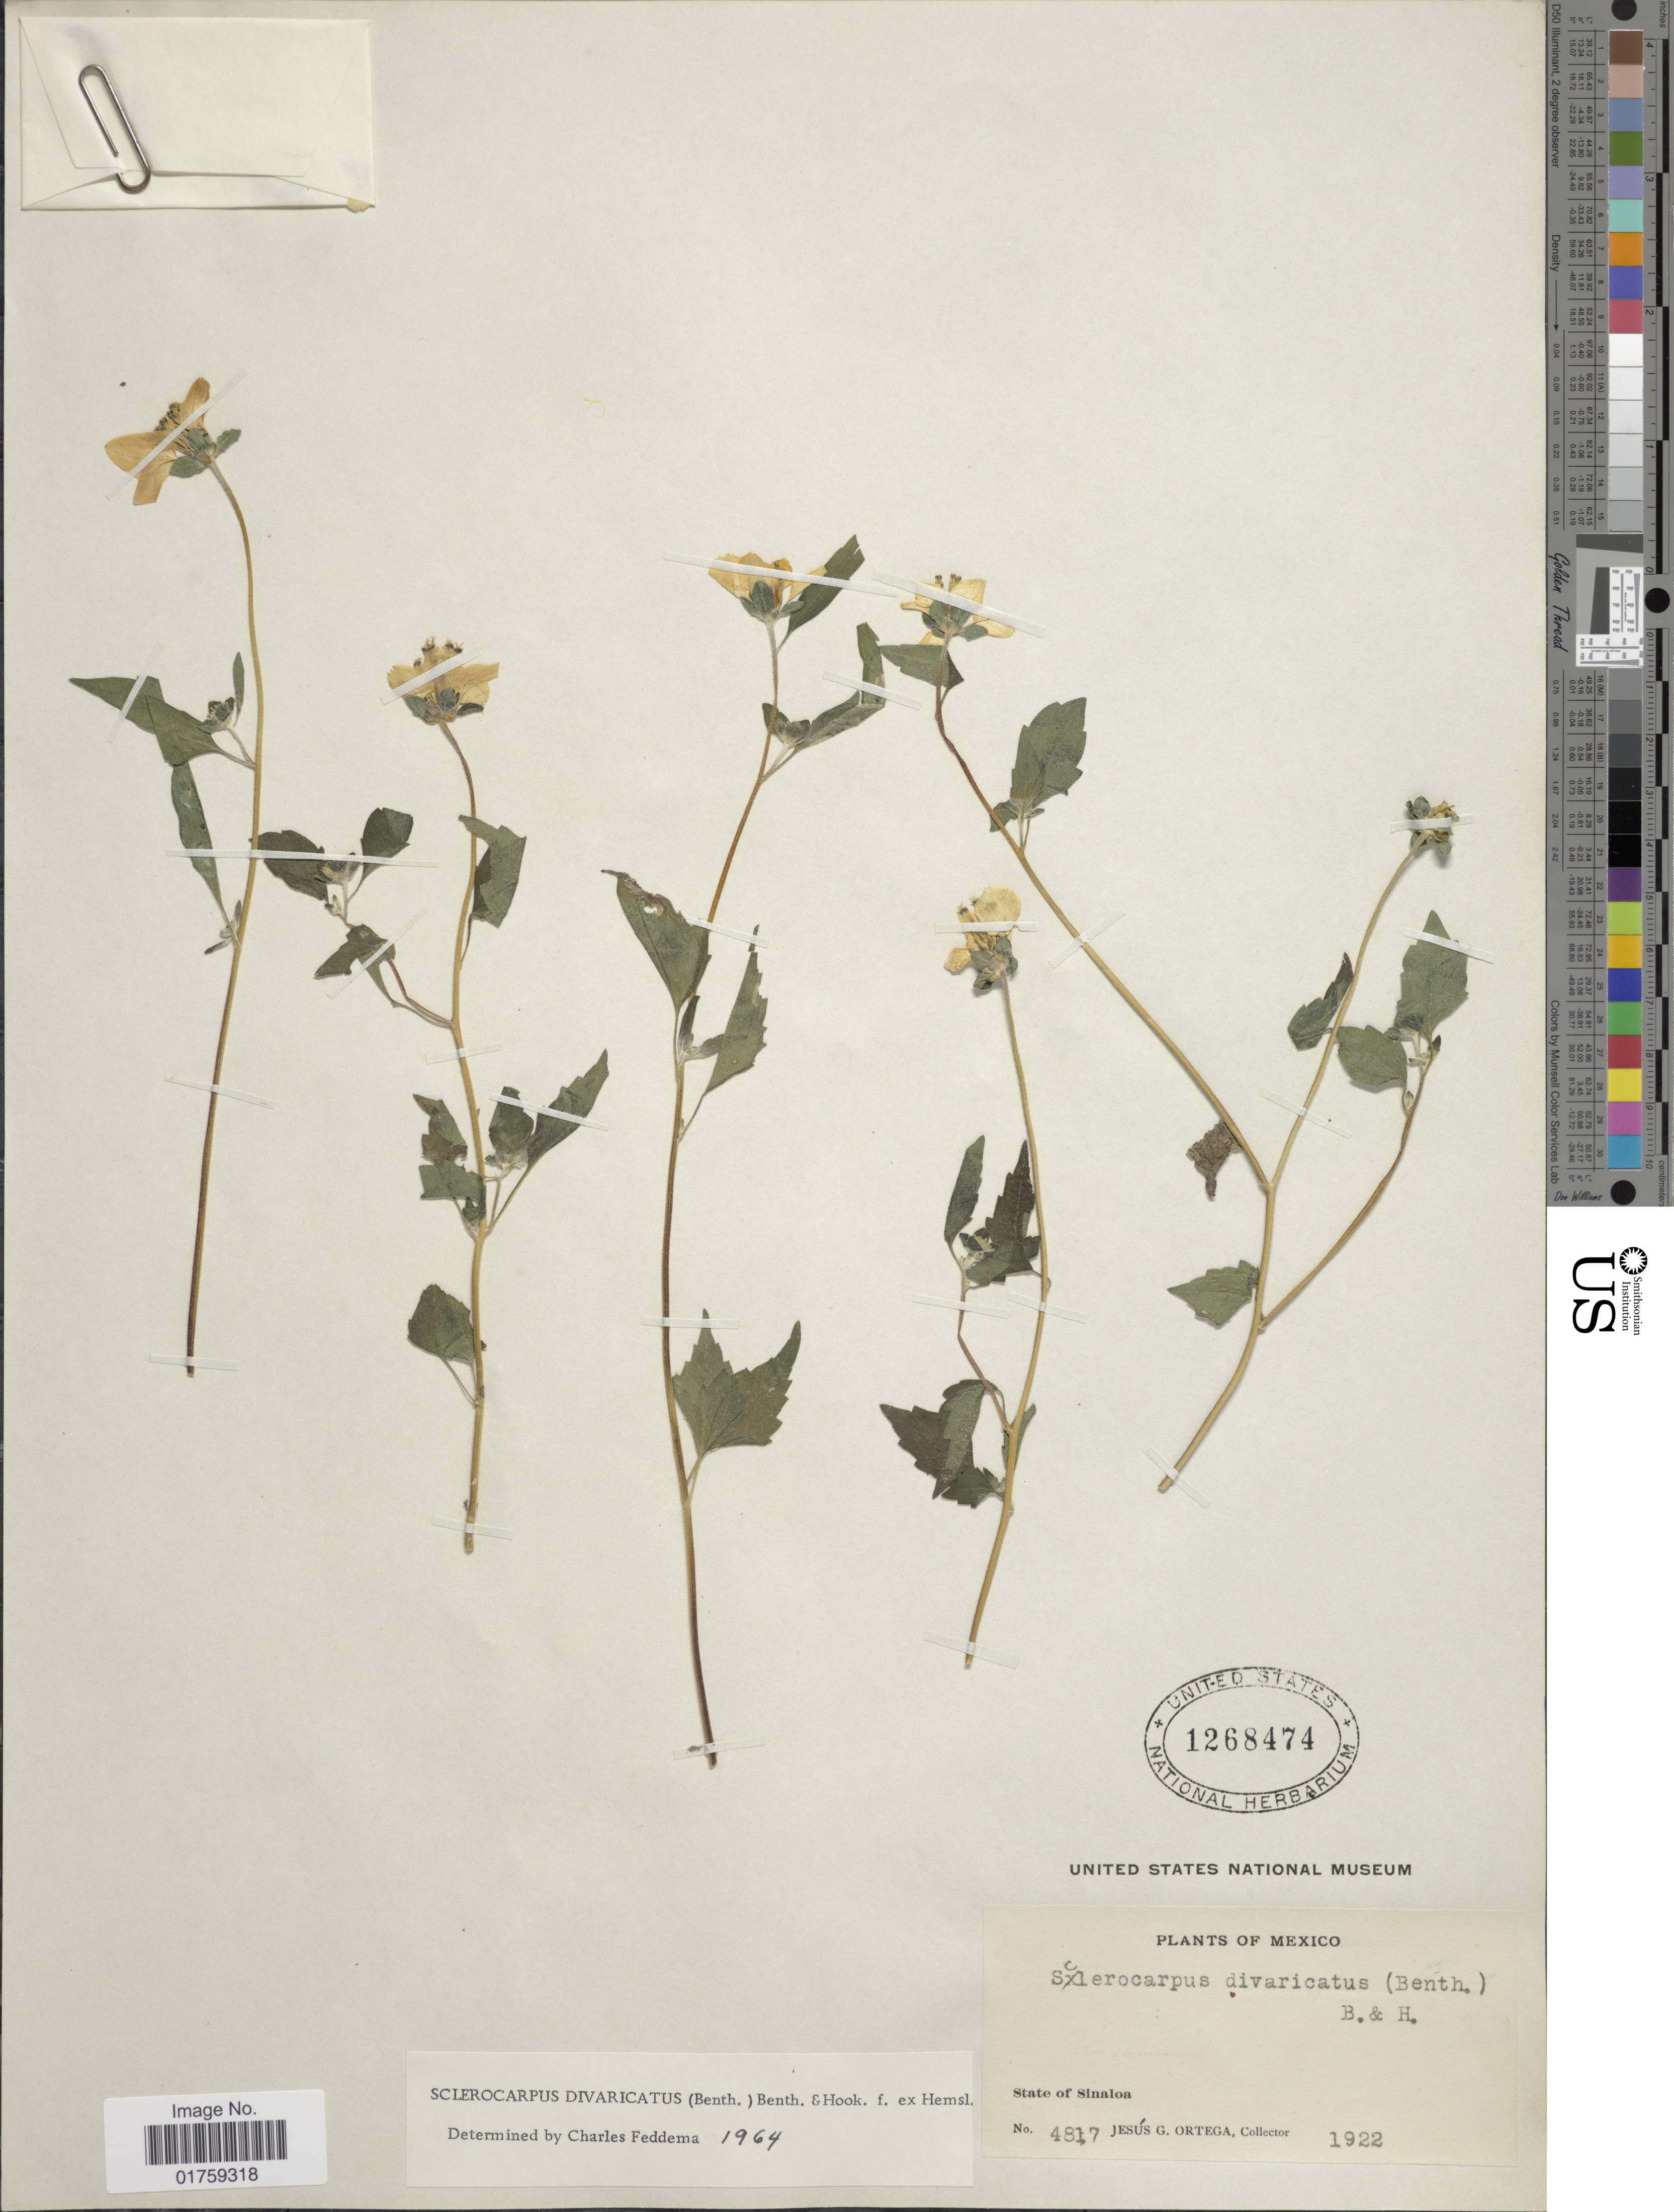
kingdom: Plantae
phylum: Tracheophyta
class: Magnoliopsida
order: Asterales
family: Asteraceae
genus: Sclerocarpus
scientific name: Sclerocarpus divaricatus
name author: (Benth.) Benth. & Hook. f. ex Hemsl.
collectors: J. Ortega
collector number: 4817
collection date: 1922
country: Mexico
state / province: Sinaloa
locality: State of Sinaloa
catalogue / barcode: US 1268474